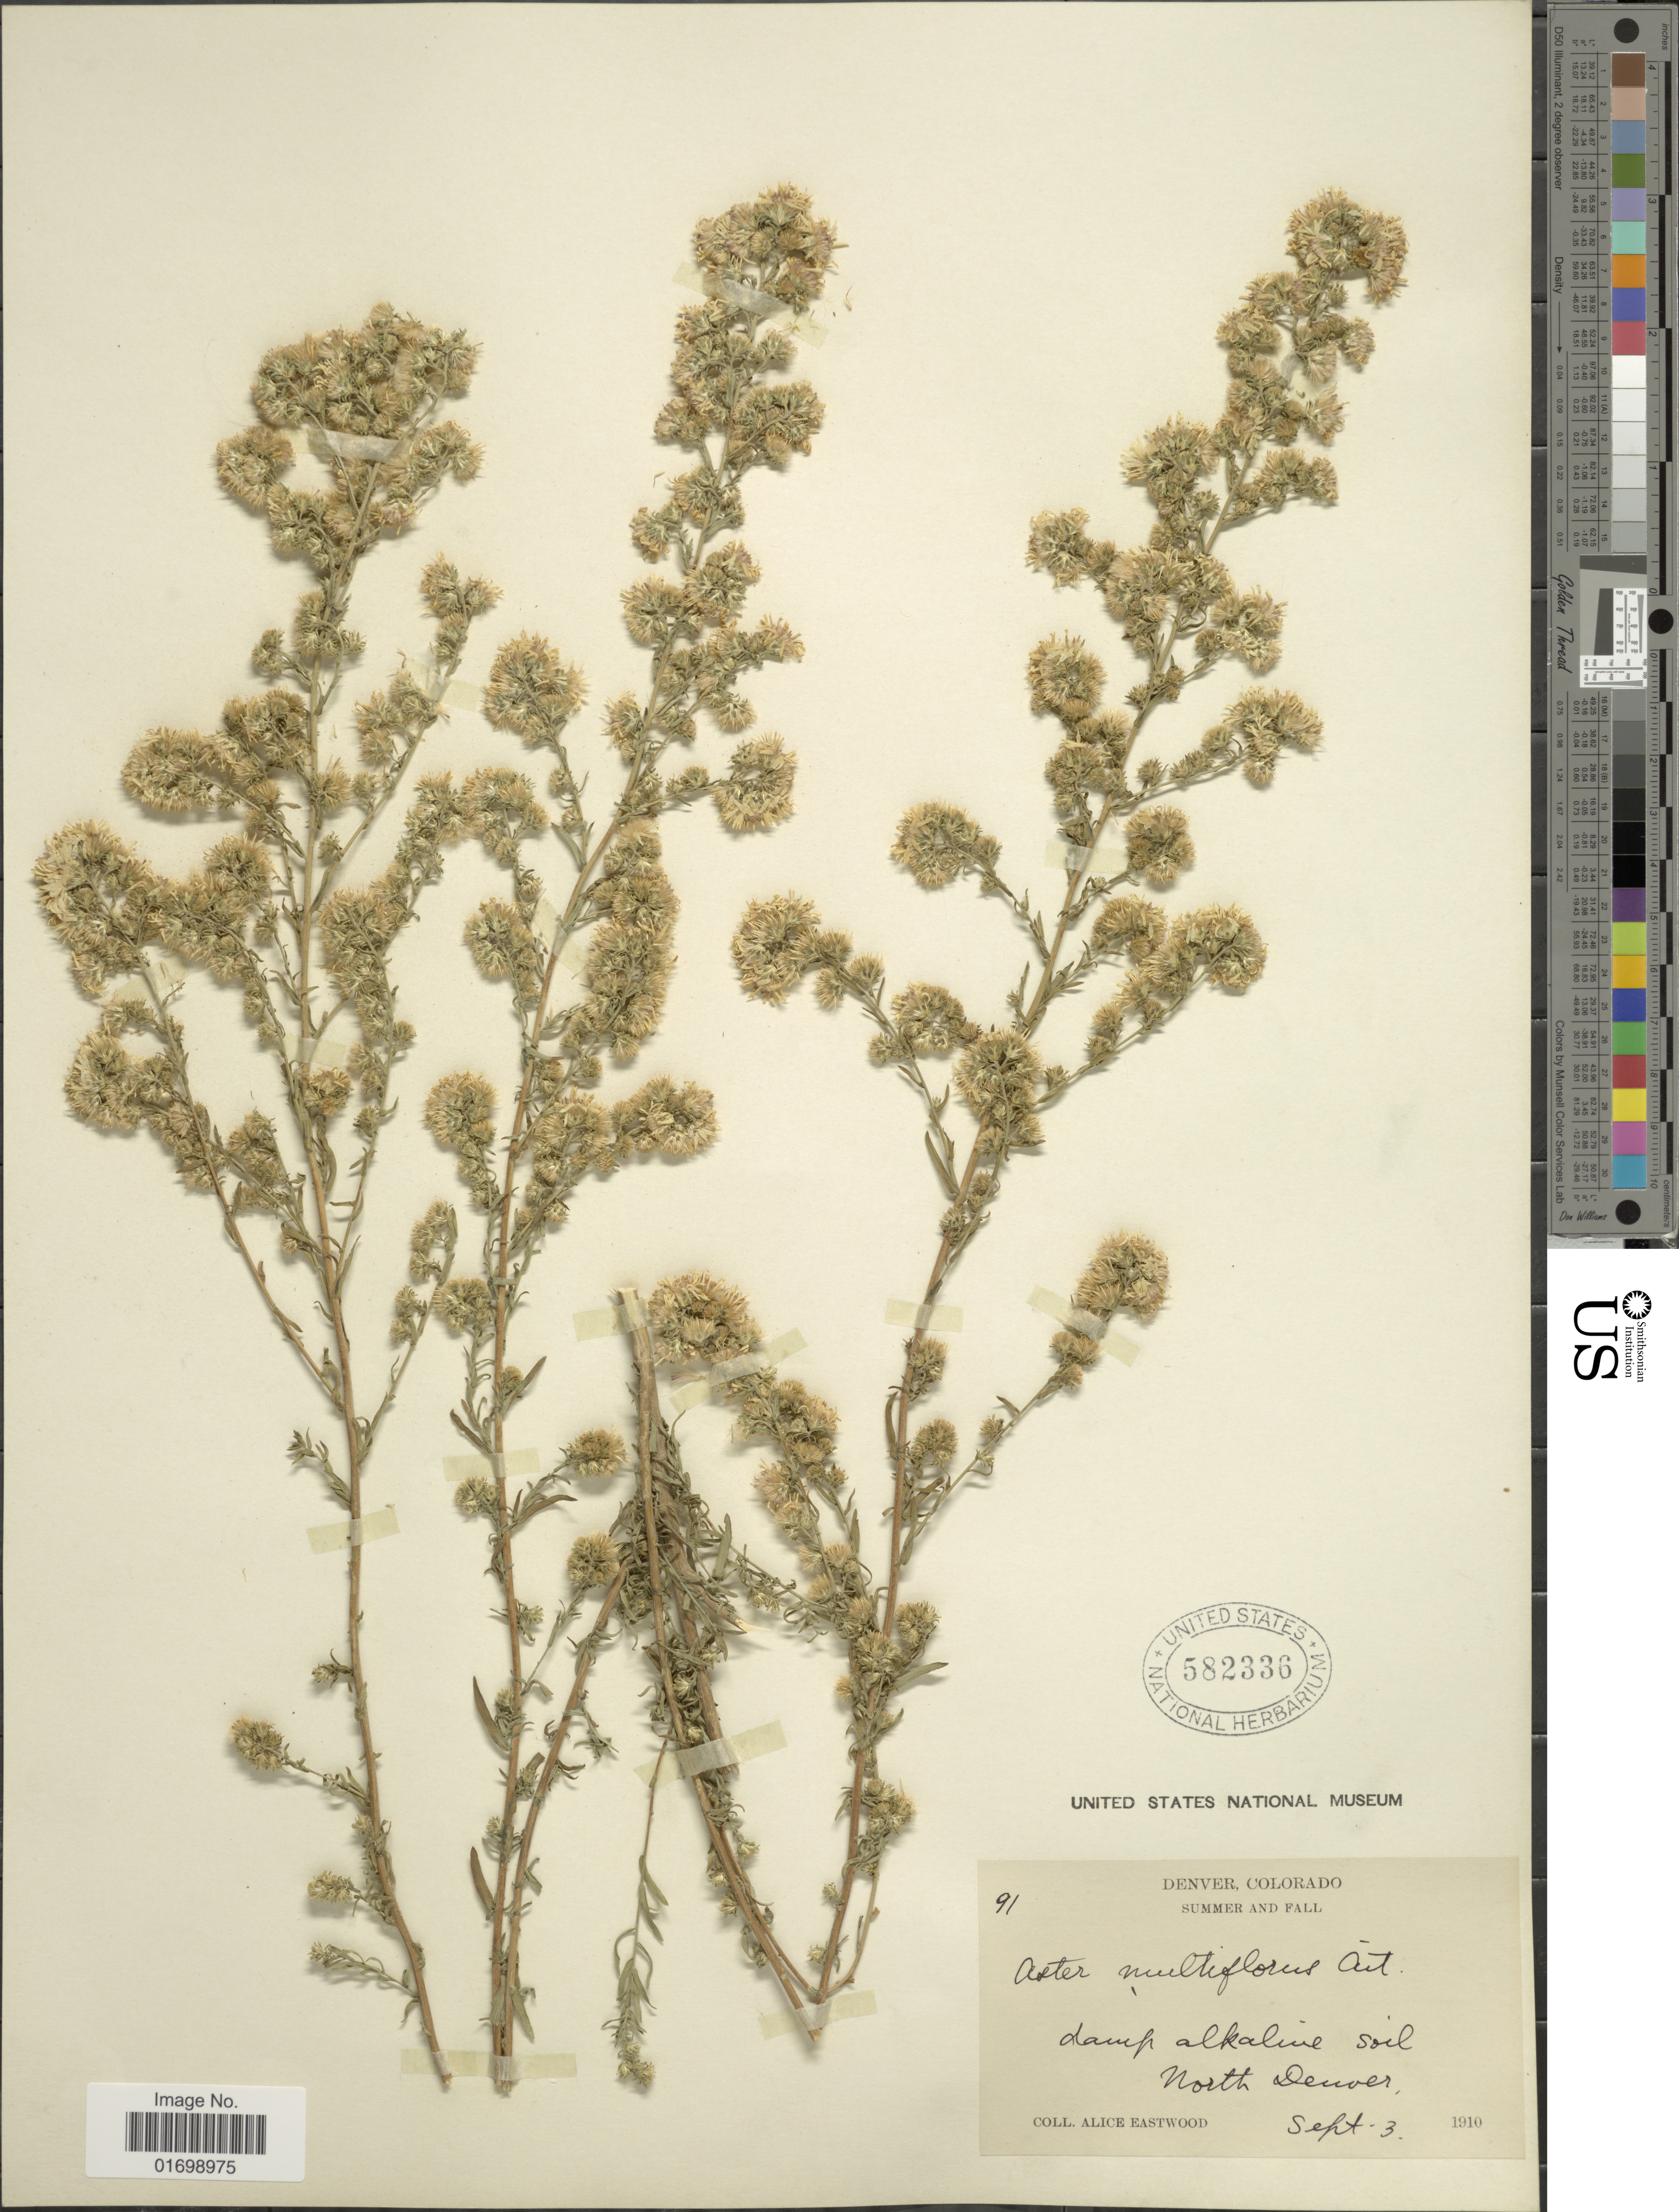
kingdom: Plantae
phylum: Tracheophyta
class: Magnoliopsida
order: Asterales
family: Asteraceae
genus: Symphyotrichum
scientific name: Symphyotrichum ericoides var. ericoides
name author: (L.) G.L. Nesom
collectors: A. Eastwood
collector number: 91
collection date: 1910-09-03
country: United States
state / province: Colorado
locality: Denver, summer and fall, damp alkaline soil, North Denver.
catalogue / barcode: US 582336